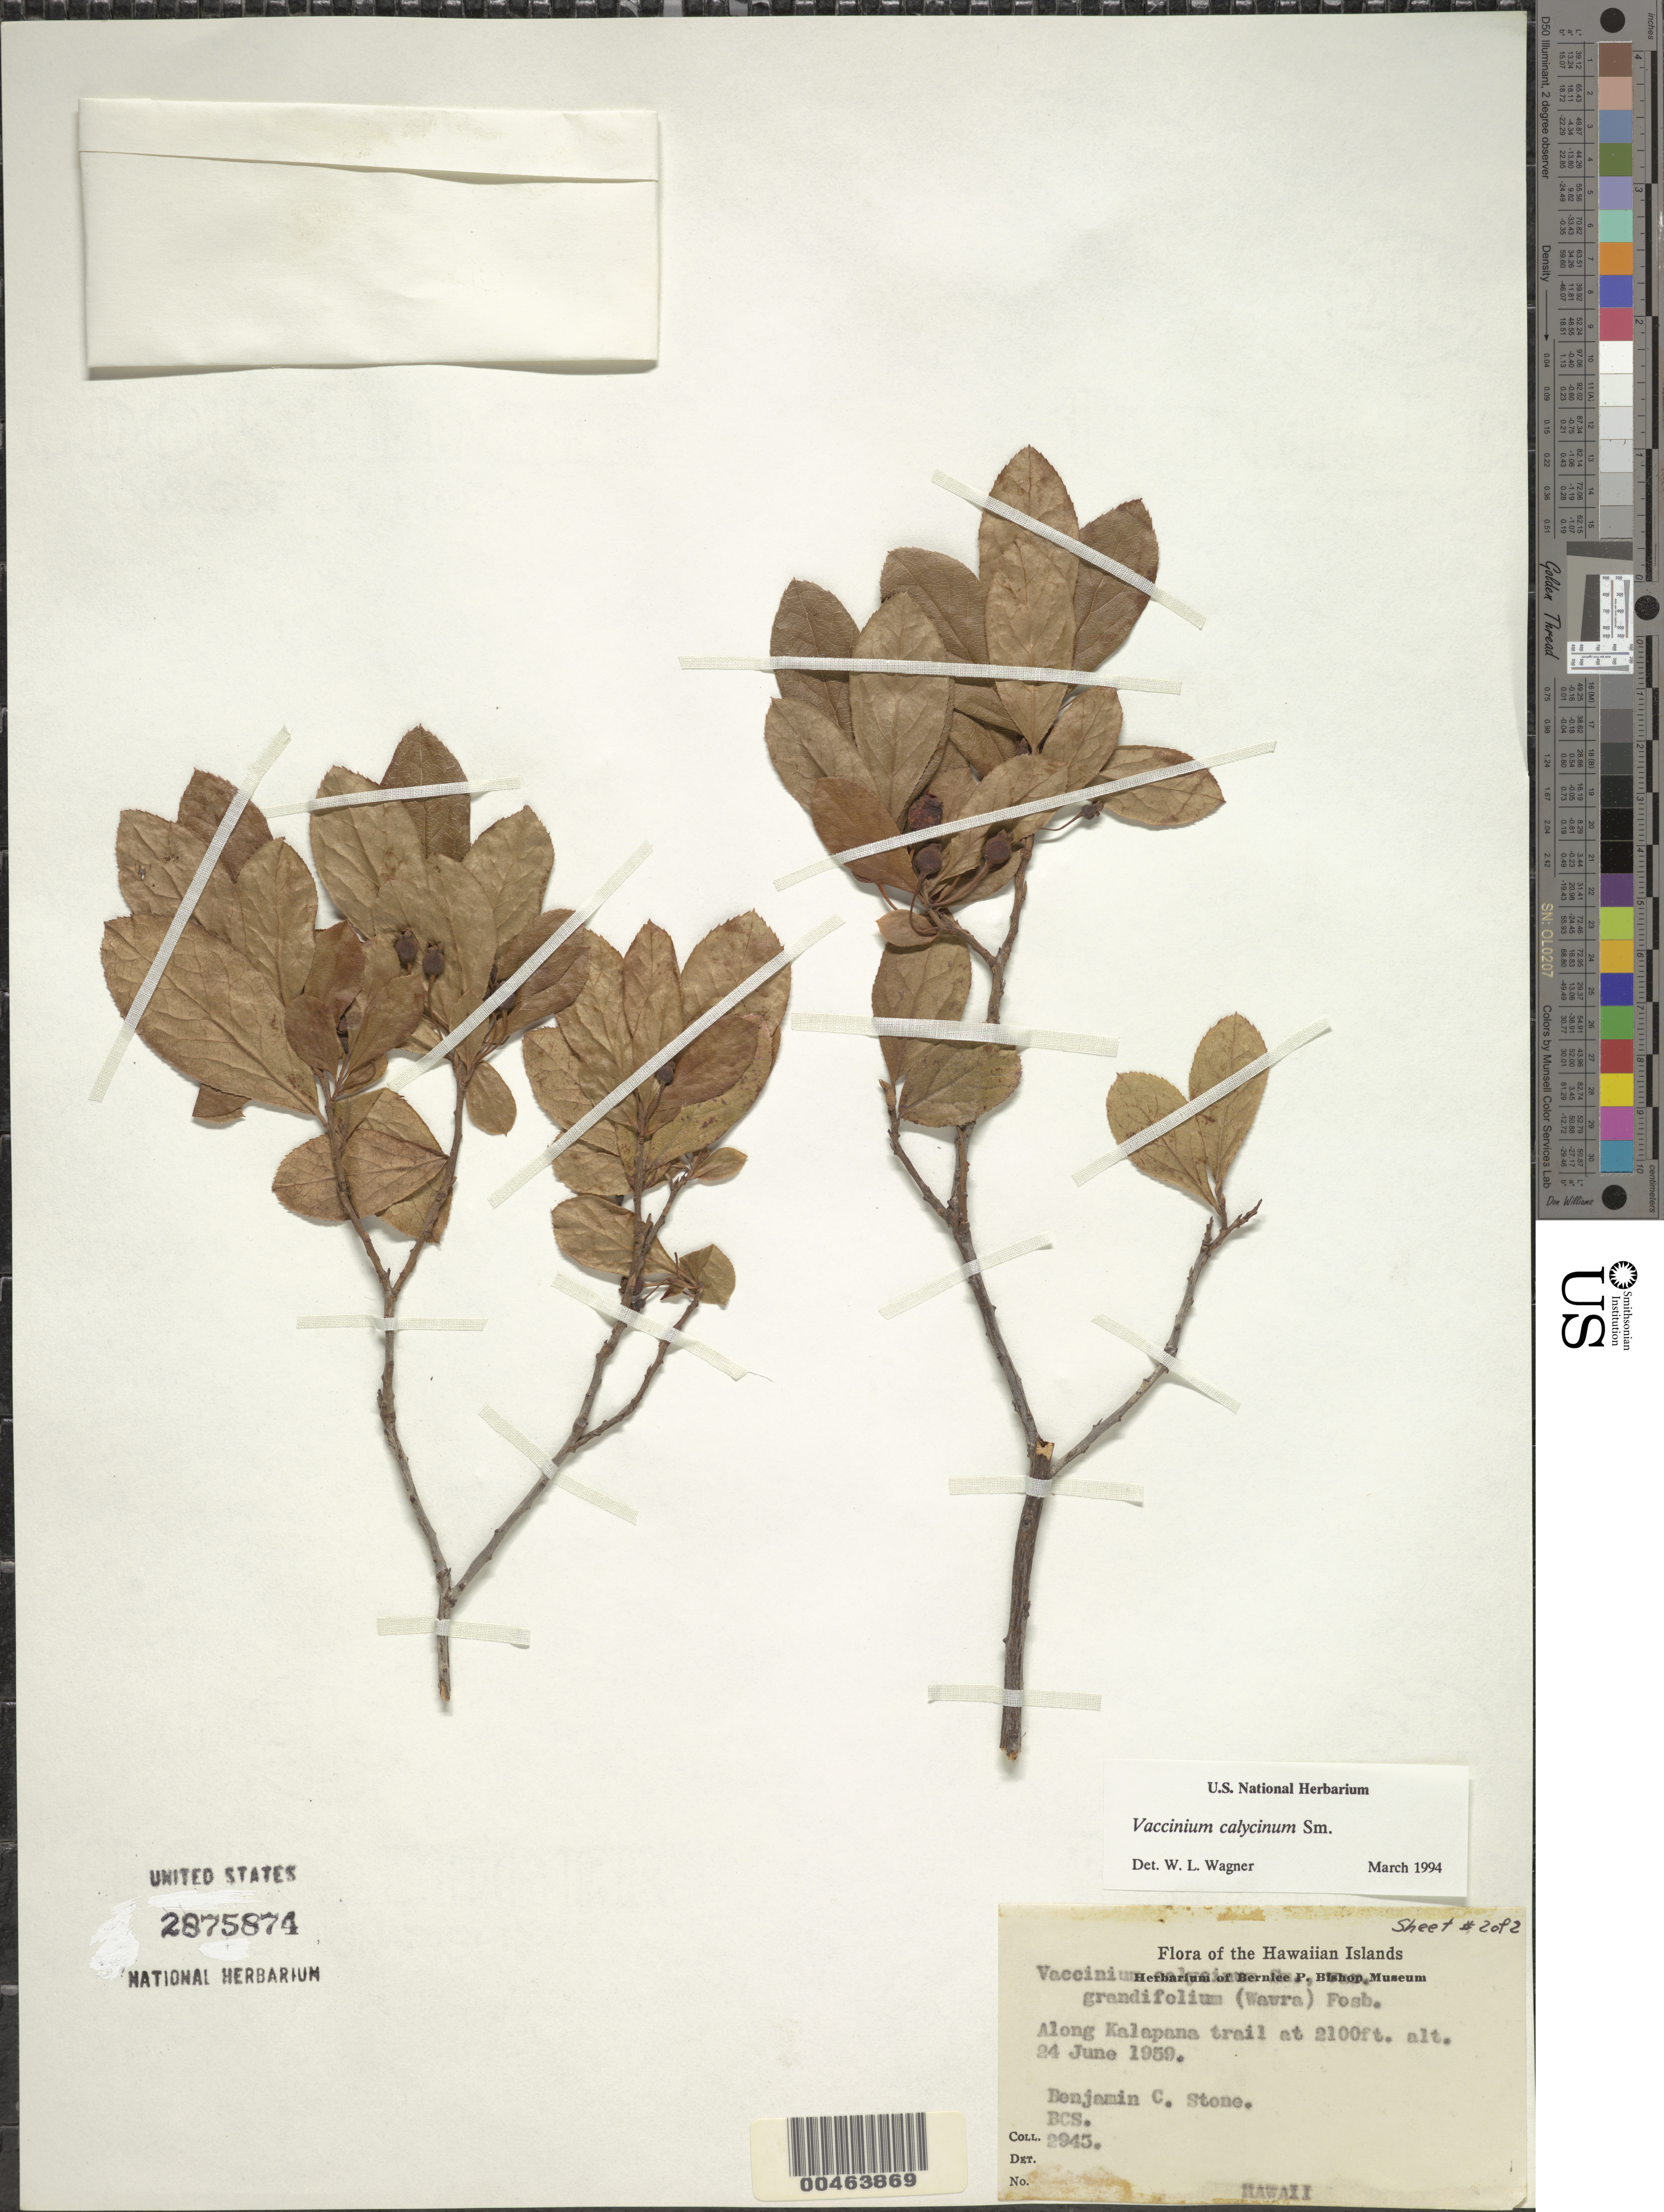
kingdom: Plantae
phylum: Tracheophyta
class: Magnoliopsida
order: Ericales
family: Ericaceae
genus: Vaccinium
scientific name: Vaccinium calycinum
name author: Sm.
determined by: Wagner, W. L., (BOT), Smithsonian Institution - National Museum of Natural History (UNITED STATES)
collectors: B. C. Stone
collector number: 2945, 2 of 2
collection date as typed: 24 Jun 1959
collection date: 1959-06-24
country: United States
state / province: Hawaii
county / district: Hawaii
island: Hawaii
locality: Along Kalapana trail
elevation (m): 640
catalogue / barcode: US 2875874